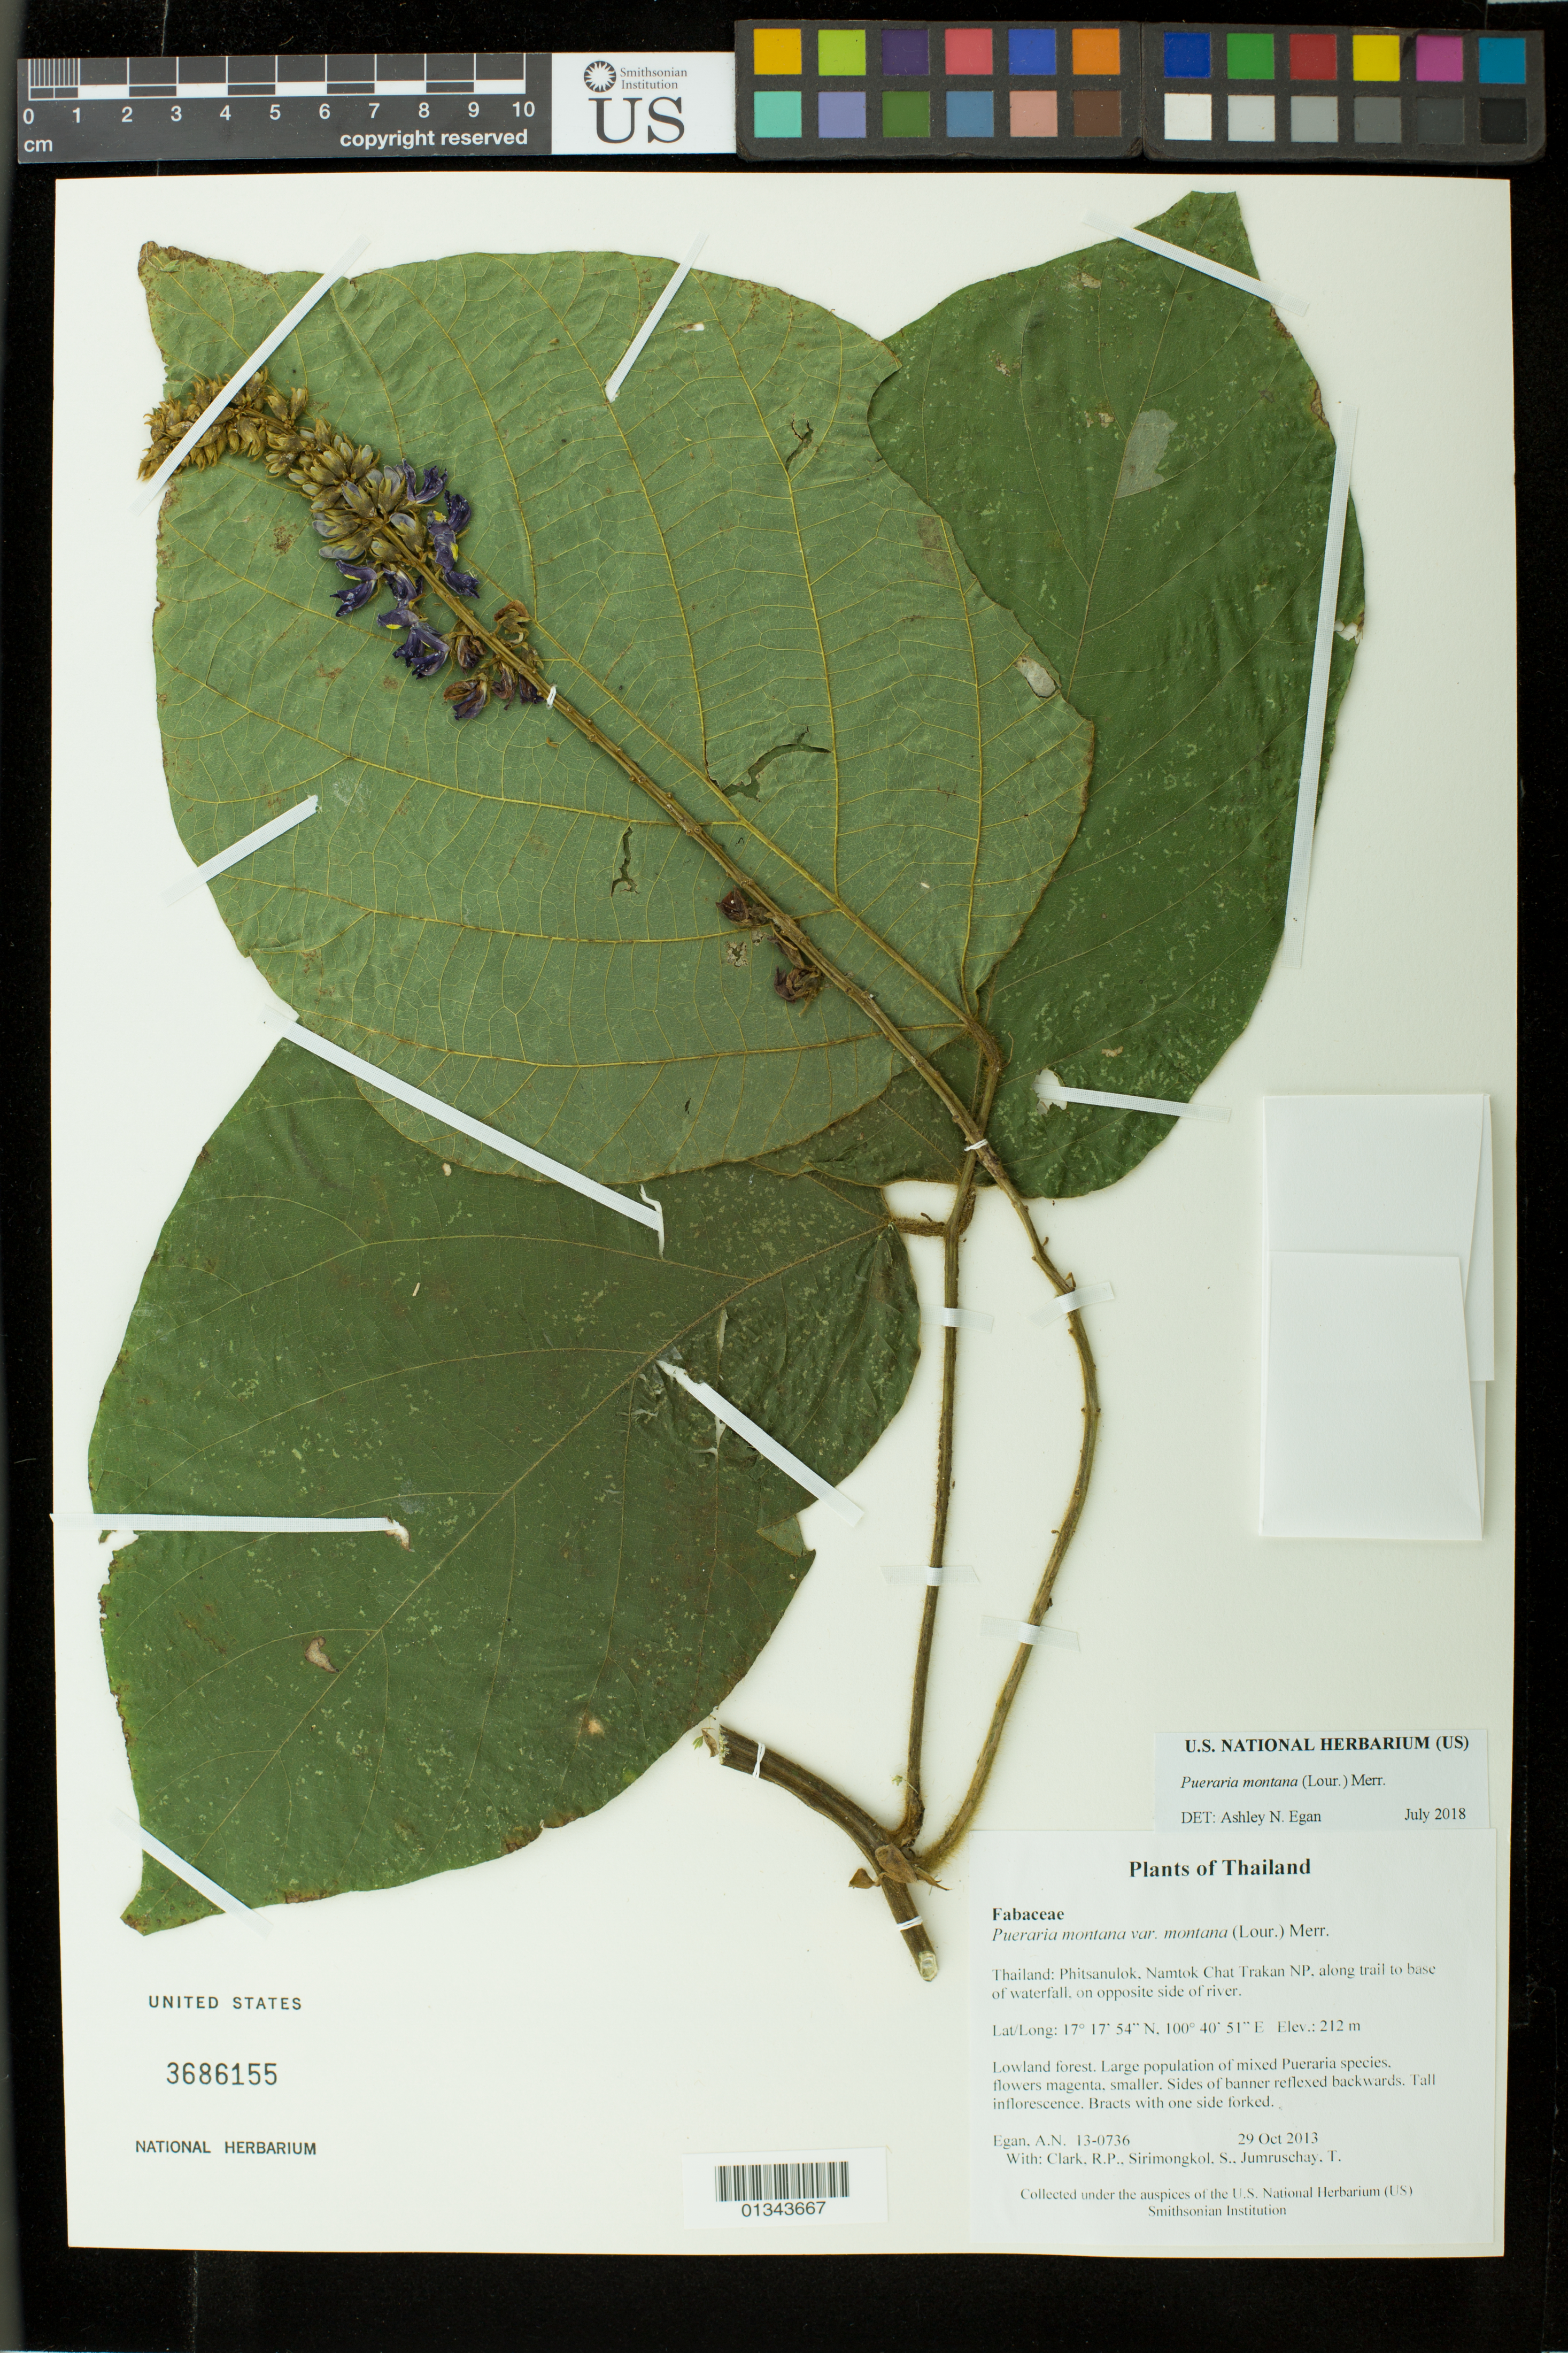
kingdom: Plantae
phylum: Tracheophyta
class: Magnoliopsida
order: Fabales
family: Fabaceae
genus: Pueraria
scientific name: Pueraria montana var. montana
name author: (Lour.) Merr.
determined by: Egan, Ashley N., (US), Smithsonian Institution - National Museum of Natural History (UNITED STATES)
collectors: A. N. Egan, R. P. Clark, S. Sirimongkol & T. Jumruschay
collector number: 13-0736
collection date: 2013-10-29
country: Thailand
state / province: Phitsanulok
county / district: Chat Trakan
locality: Namtok Chat Trakan NP, along trail to base of waterfall, on opposite side of river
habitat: Lowland forest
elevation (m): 212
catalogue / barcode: US 3686155